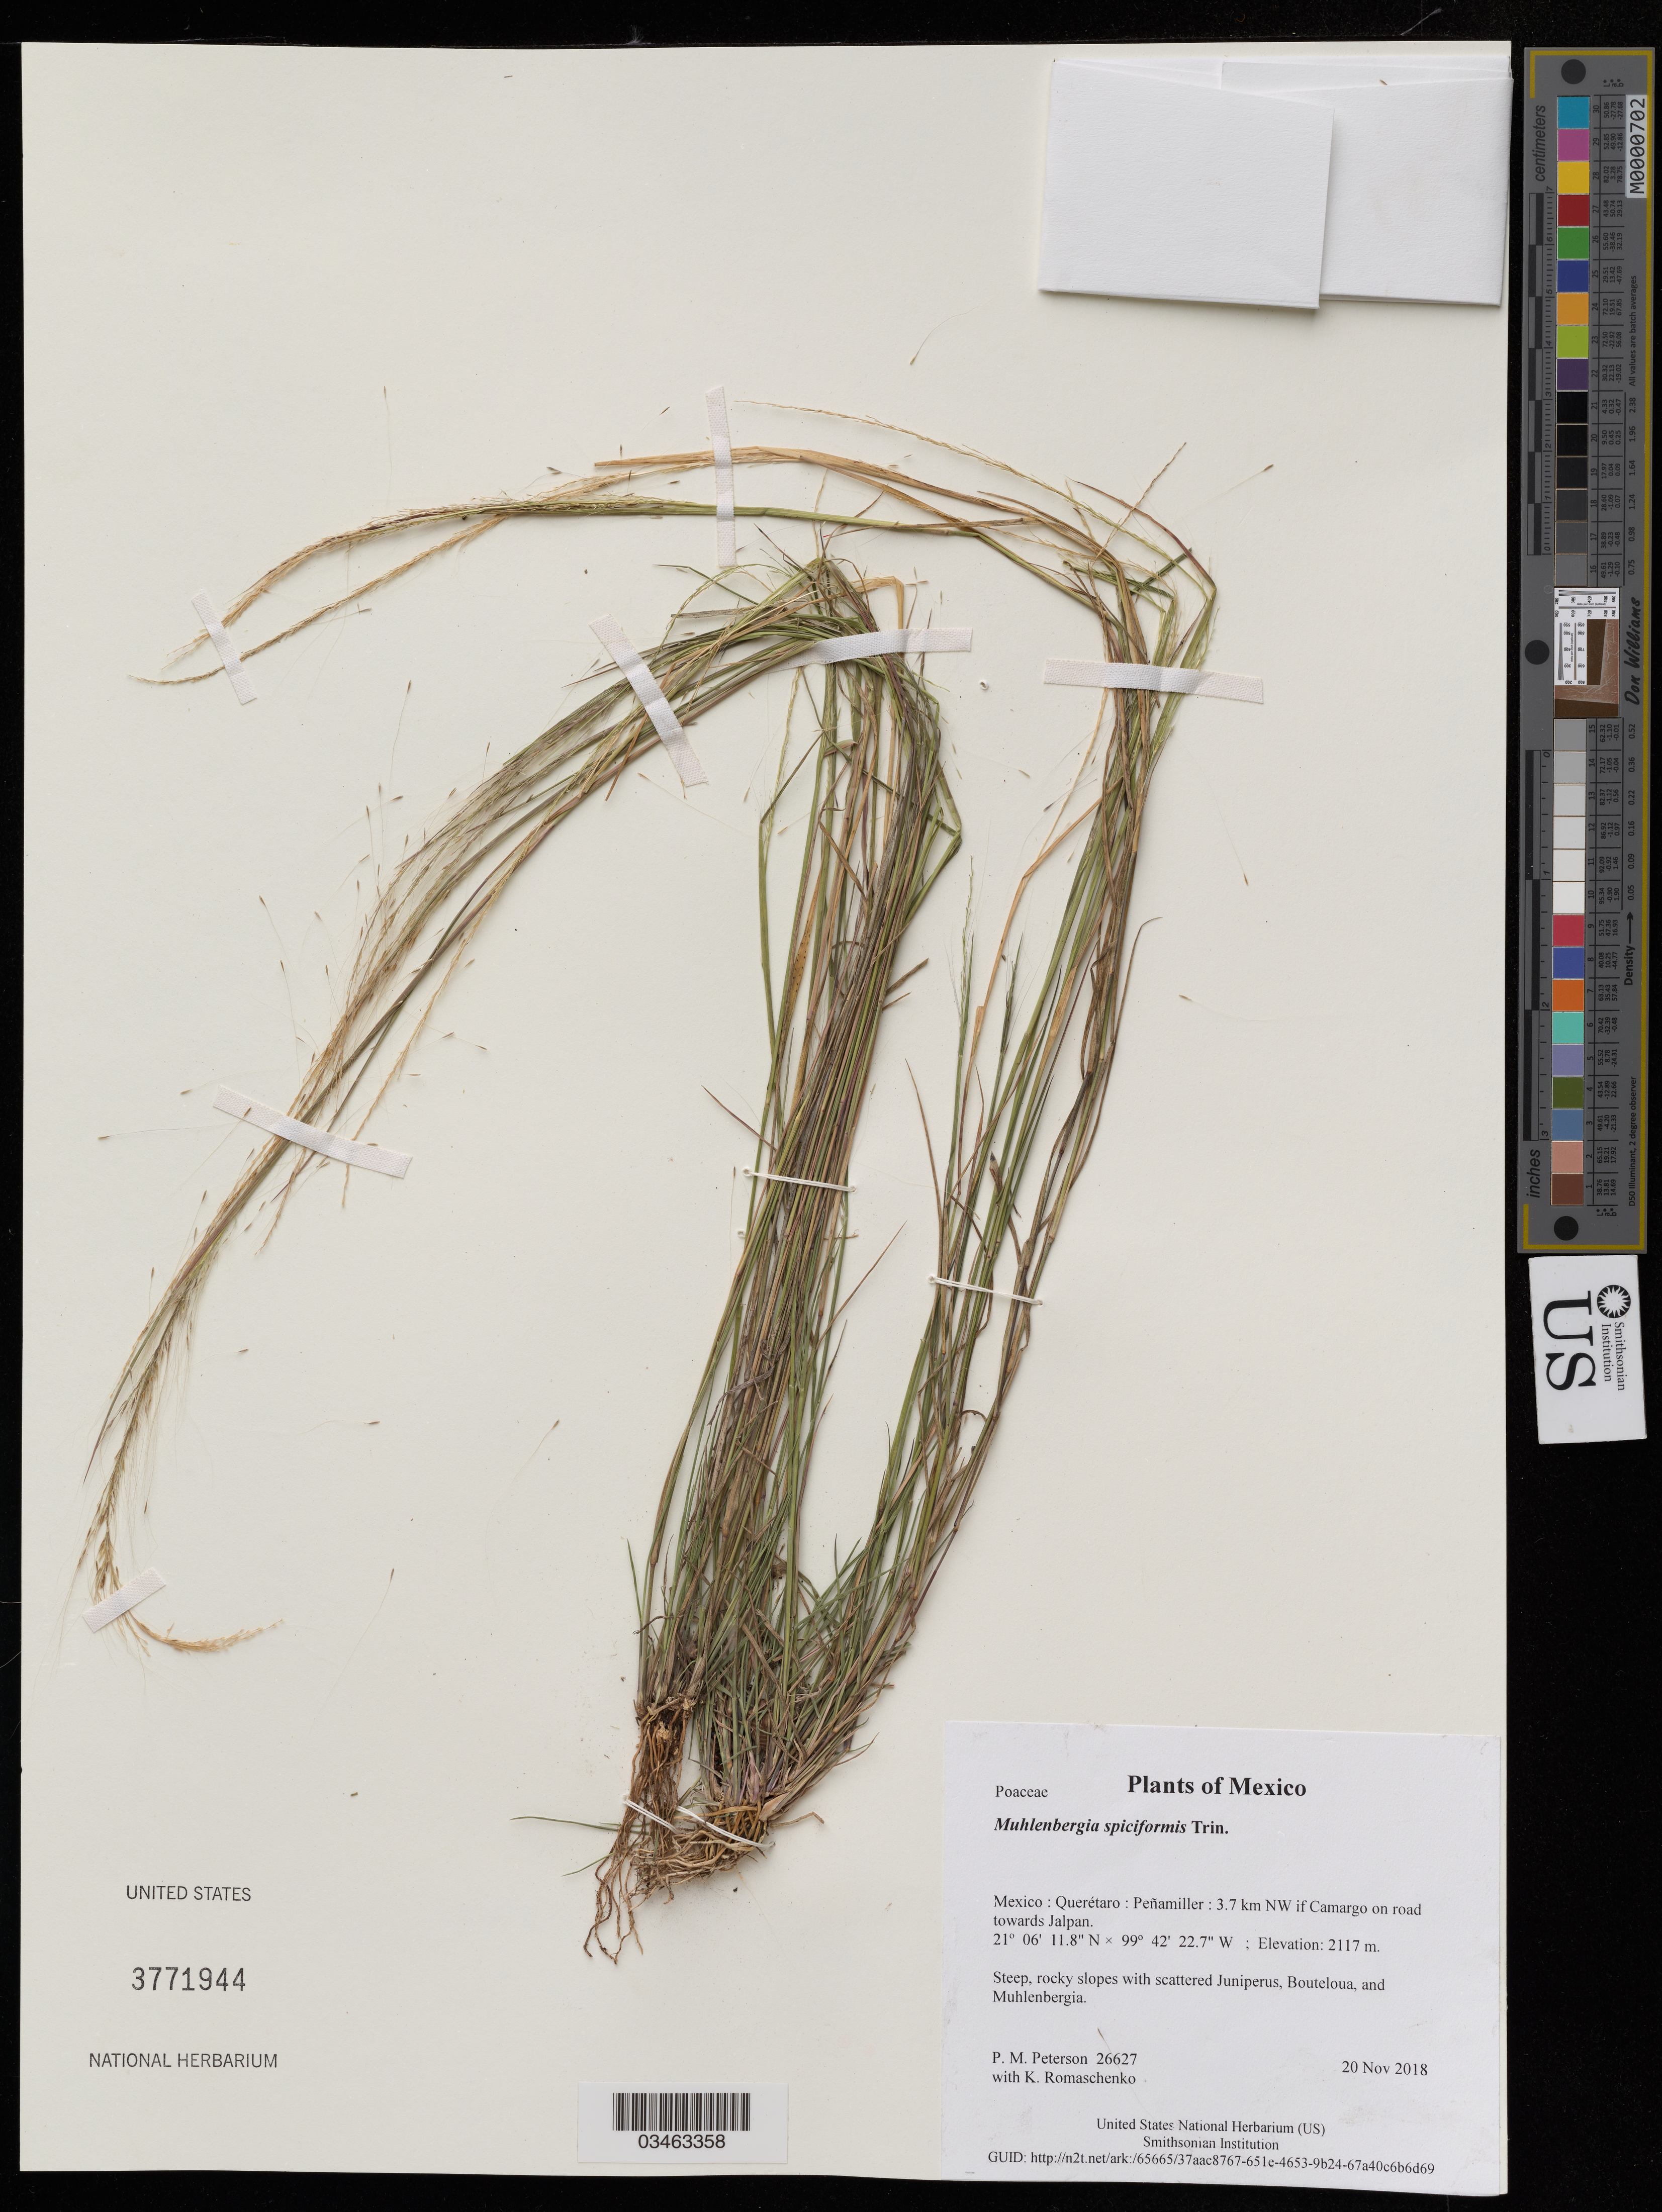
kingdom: Plantae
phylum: Tracheophyta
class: Liliopsida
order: Poales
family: Poaceae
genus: Muhlenbergia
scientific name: Muhlenbergia spiciformis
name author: Trin.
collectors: P. M. Peterson & K. Romaschenko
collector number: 26627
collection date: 2018-11-20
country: Mexico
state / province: Querétaro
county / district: Peñamiller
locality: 3.7 km NW if Camargo on road towards Jalpan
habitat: Steep, rocky slopes with scattered Juniperus, Bouteloua, and Muhlenbergia.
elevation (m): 2117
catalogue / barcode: US 3771944